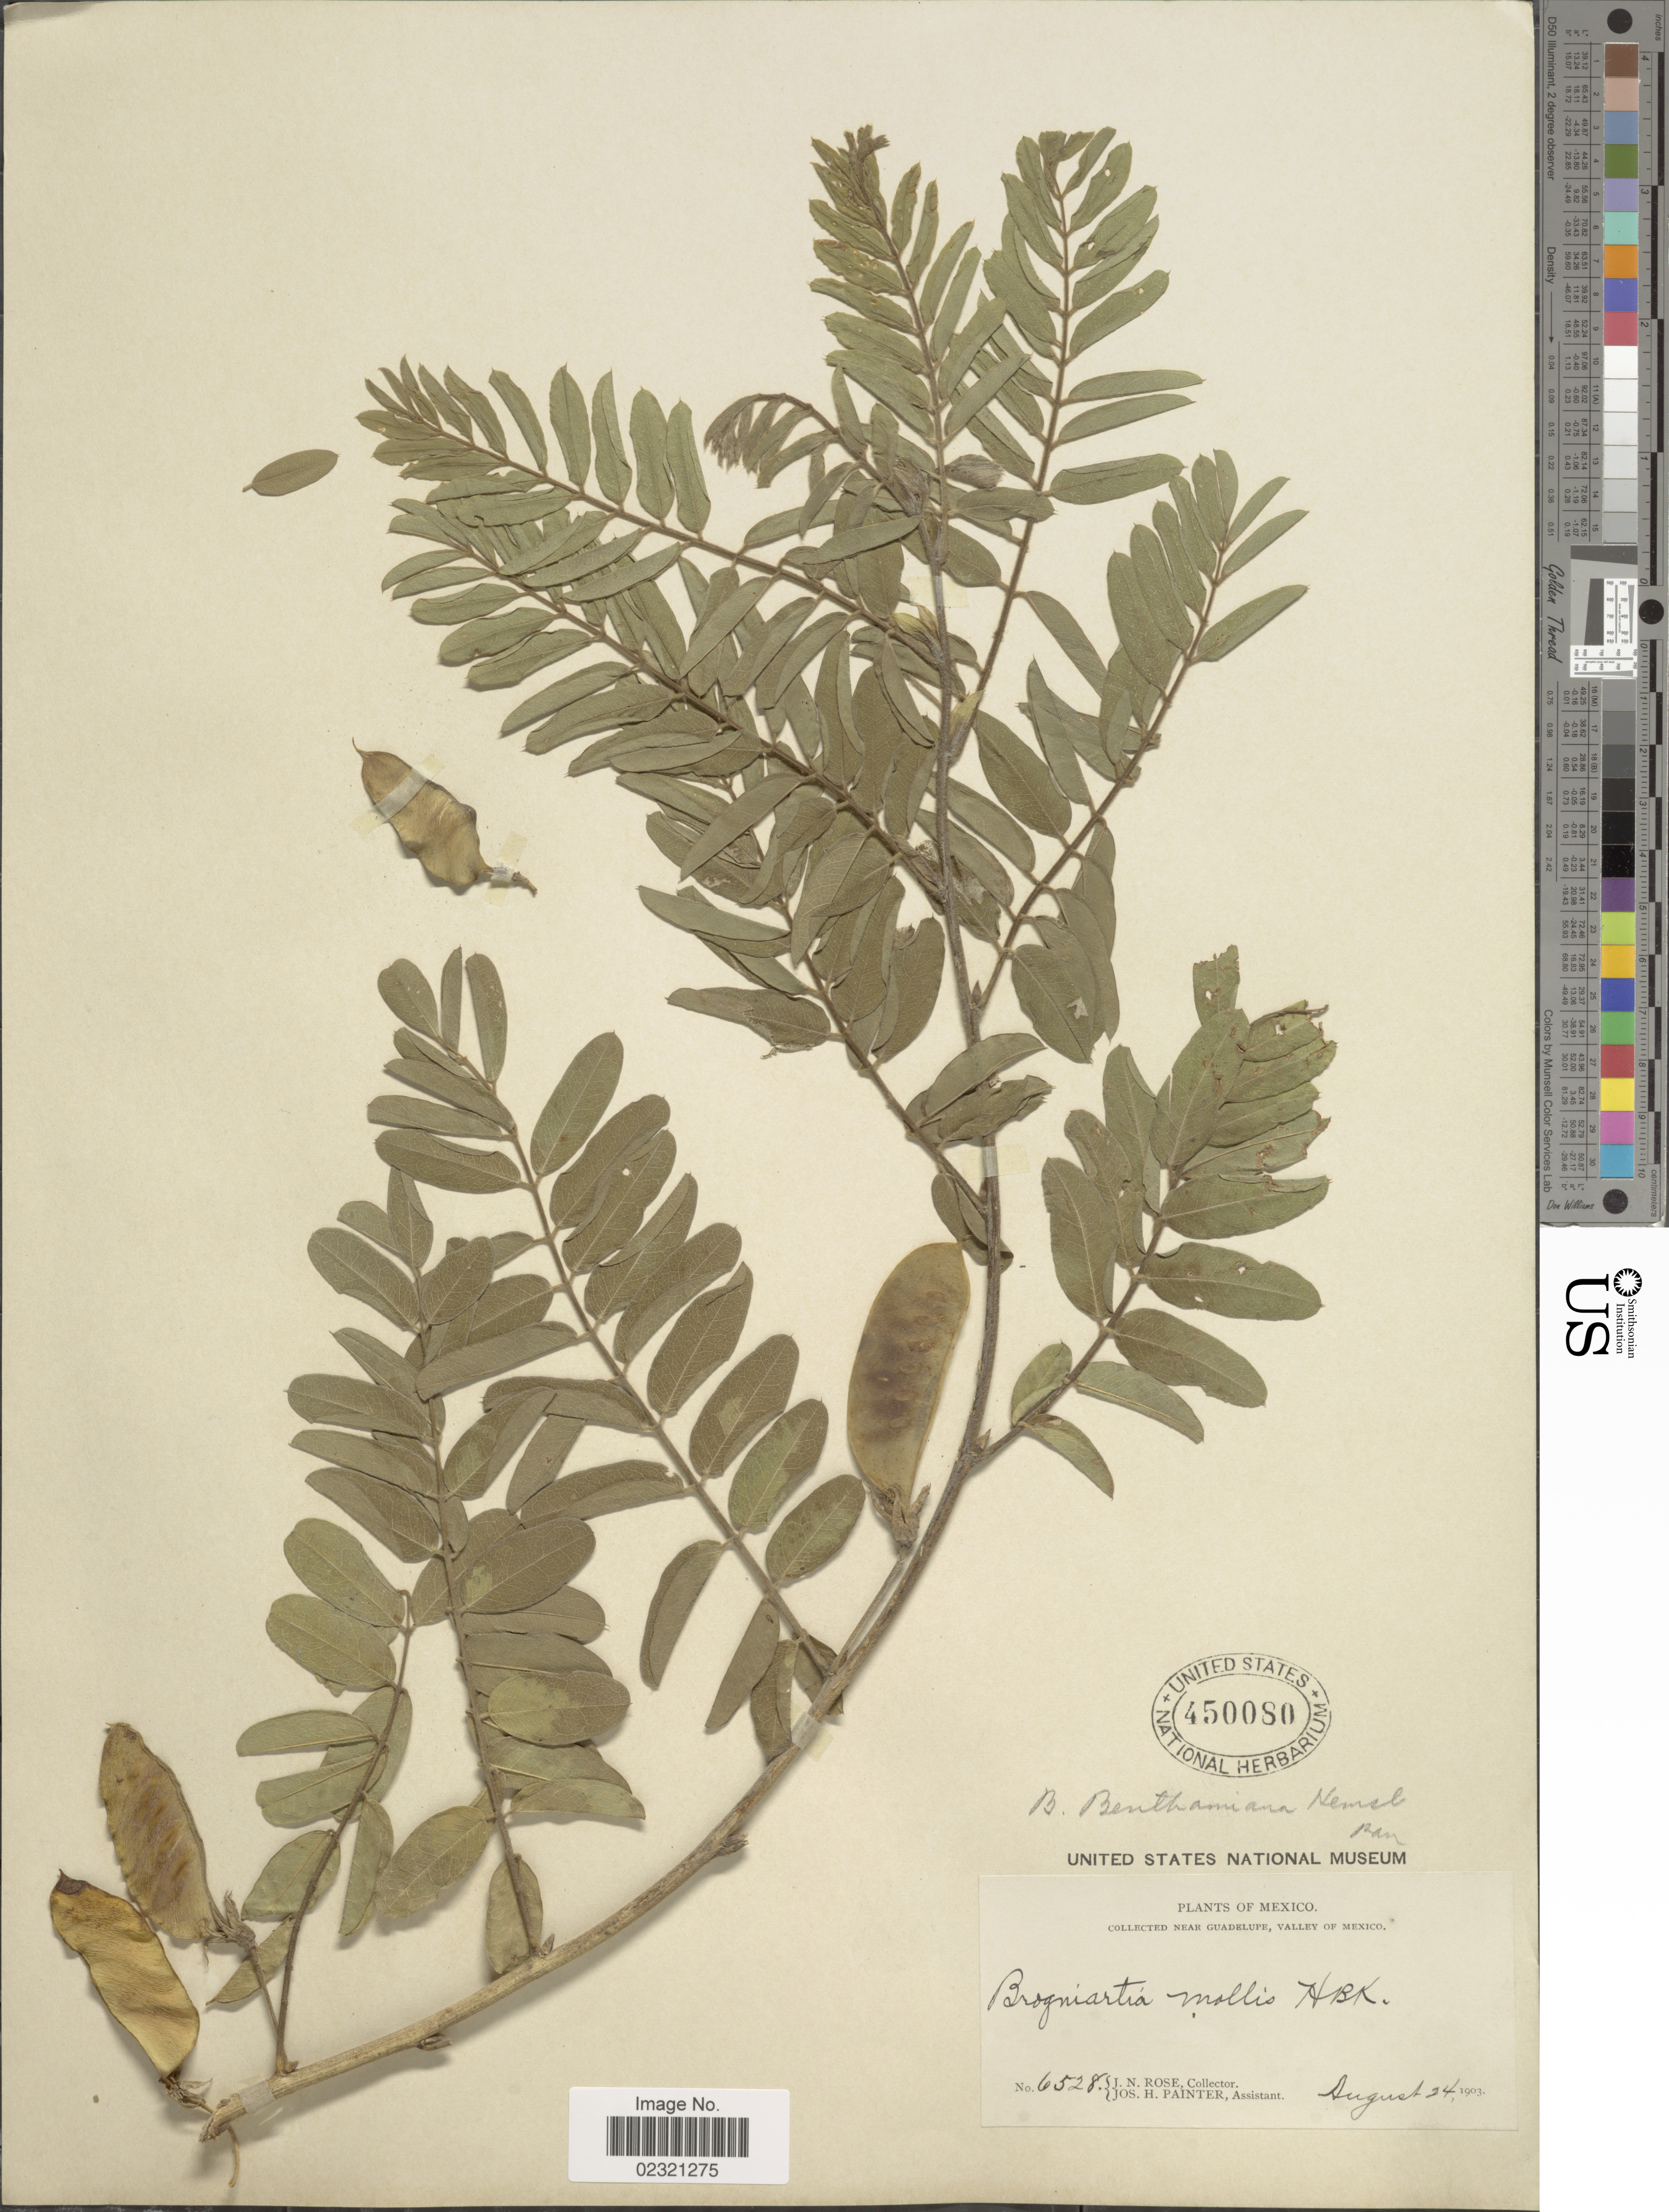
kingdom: Plantae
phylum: Tracheophyta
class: Magnoliopsida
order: Fabales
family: Fabaceae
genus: Brongniartia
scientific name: Brongniartia benthamiana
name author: Hemsl.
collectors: J. N. Rose & W. Hough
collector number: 6528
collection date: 1903-08-24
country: Mexico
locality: Near Guadelupe, valley of Mexico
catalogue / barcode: US 450080